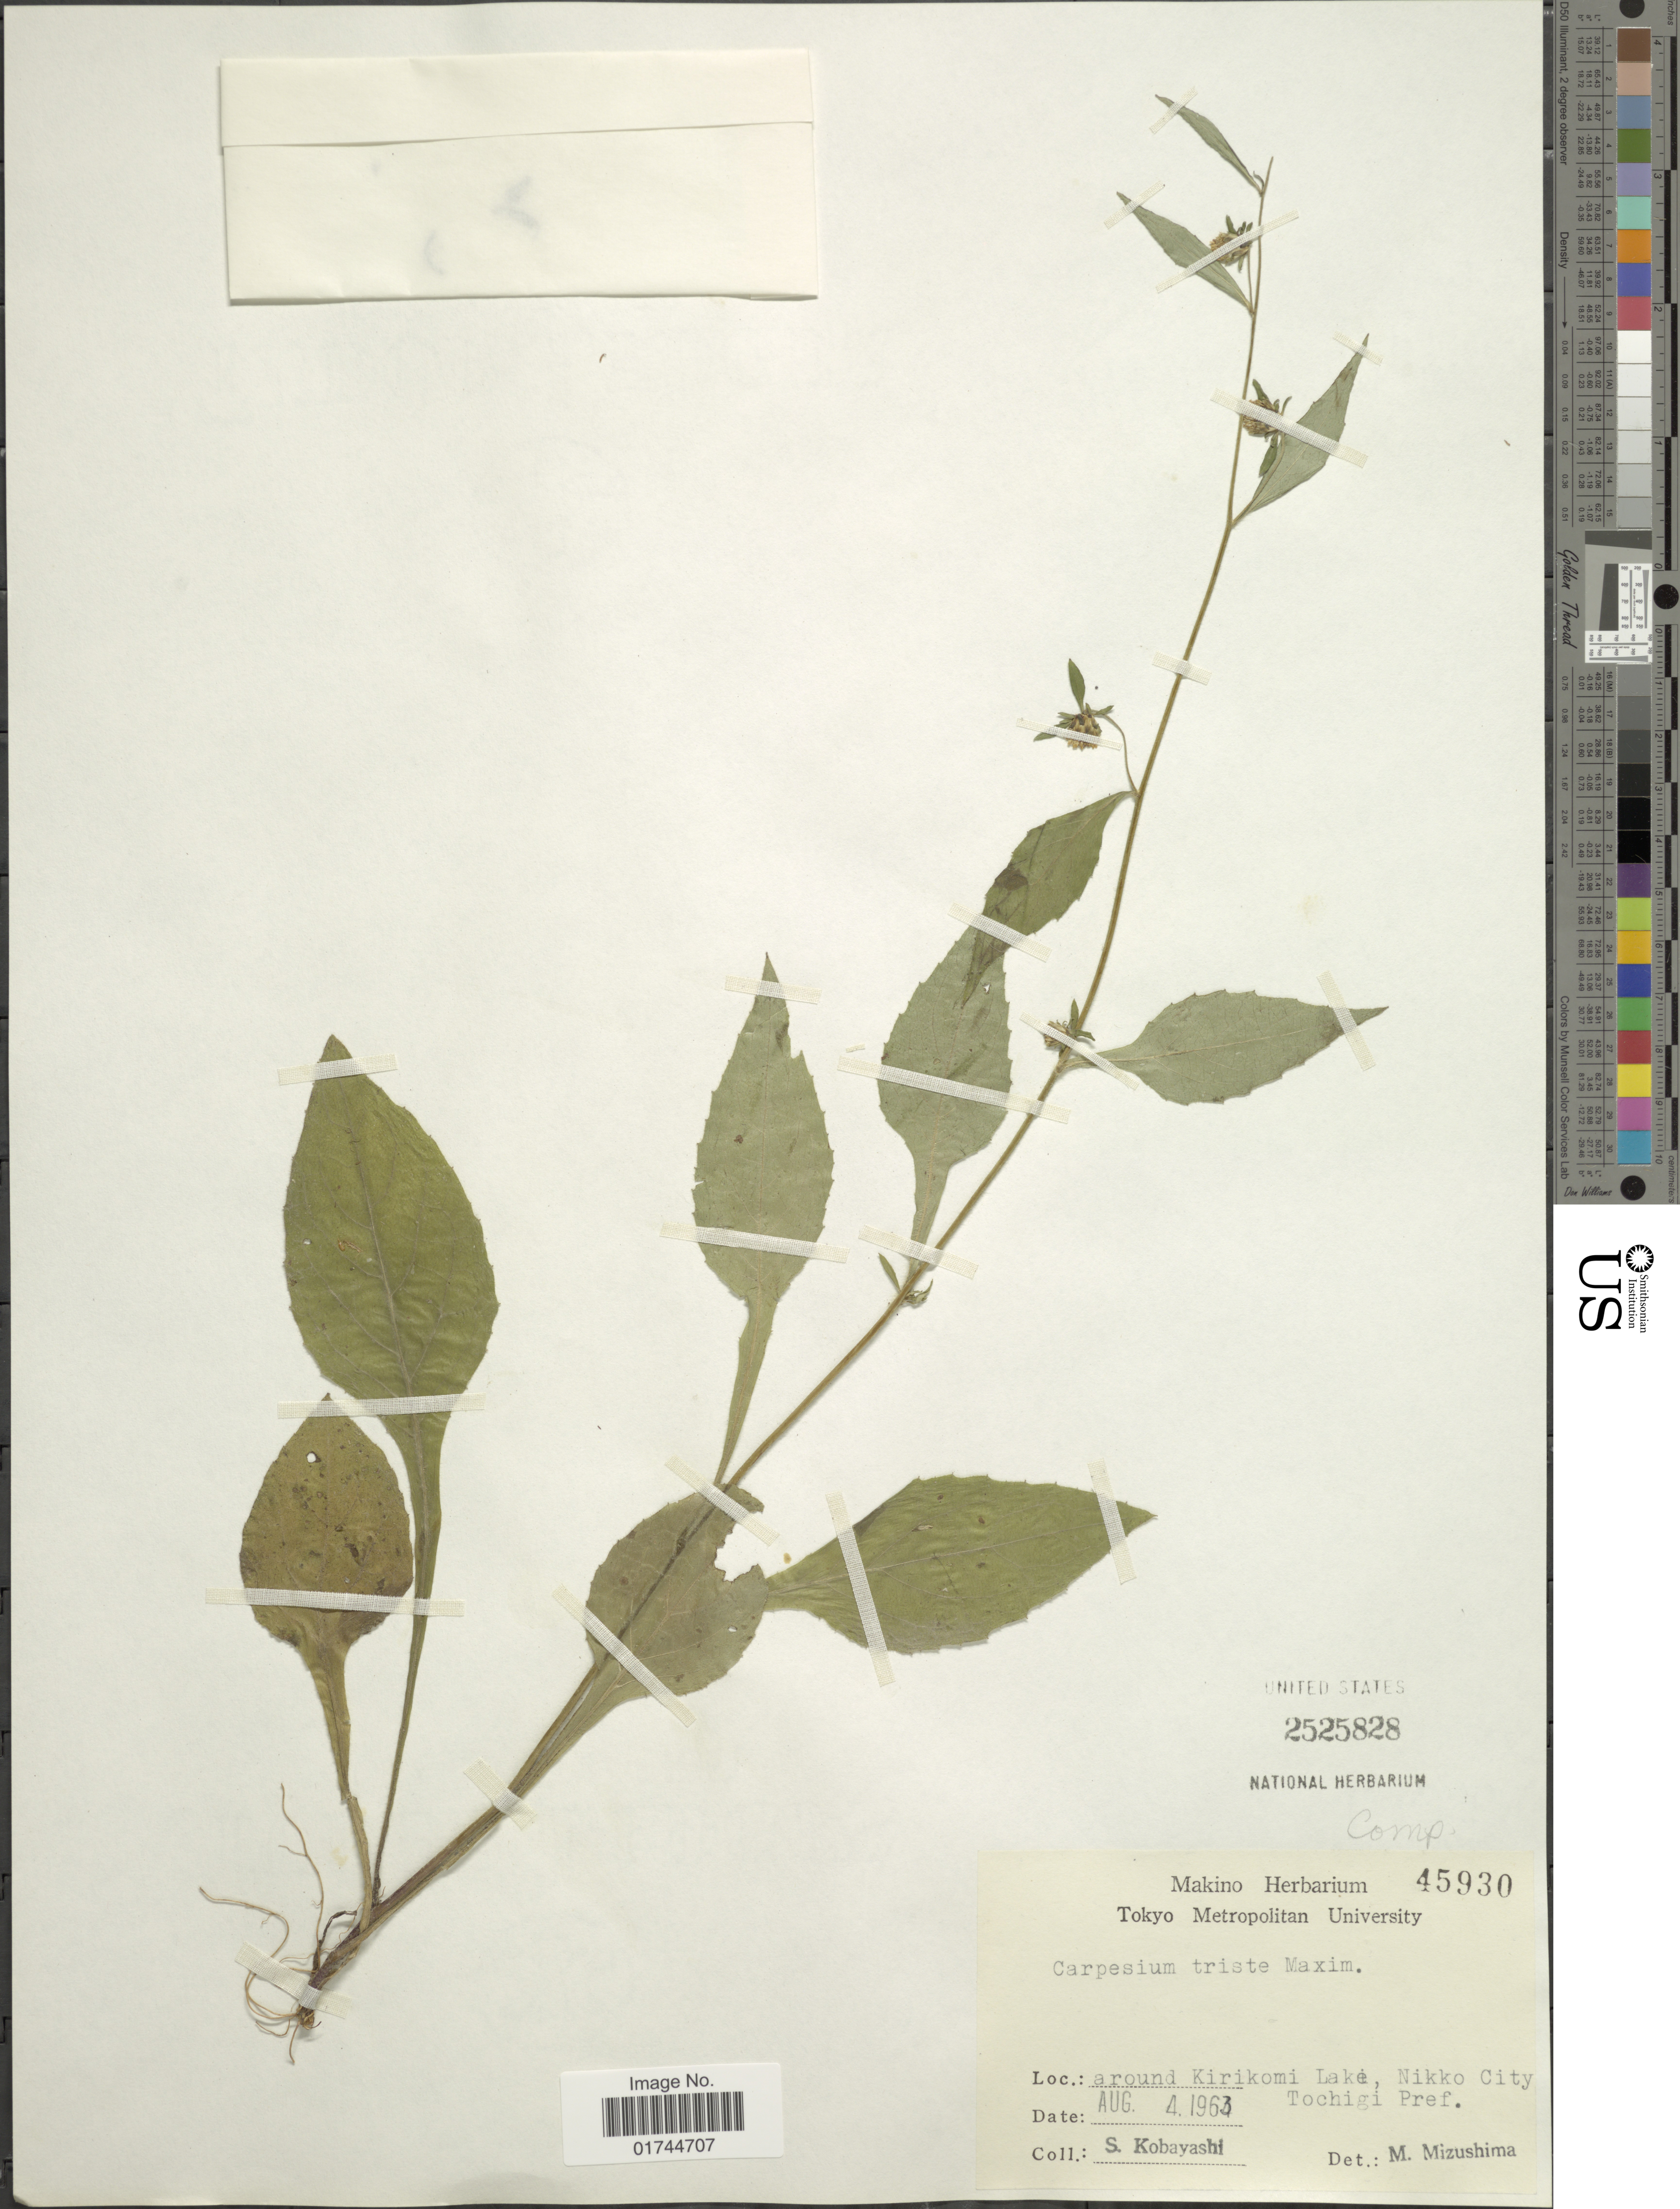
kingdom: Plantae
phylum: Tracheophyta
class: Magnoliopsida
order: Asterales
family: Asteraceae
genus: Carpesium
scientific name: Carpesium triste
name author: Maxim.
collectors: S. Kobayashi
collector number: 45930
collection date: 1963-08-04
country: Japan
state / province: Totigi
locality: Around Kirikomi Lake, Nikko City Tochigi Pref.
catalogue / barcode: US 2525828